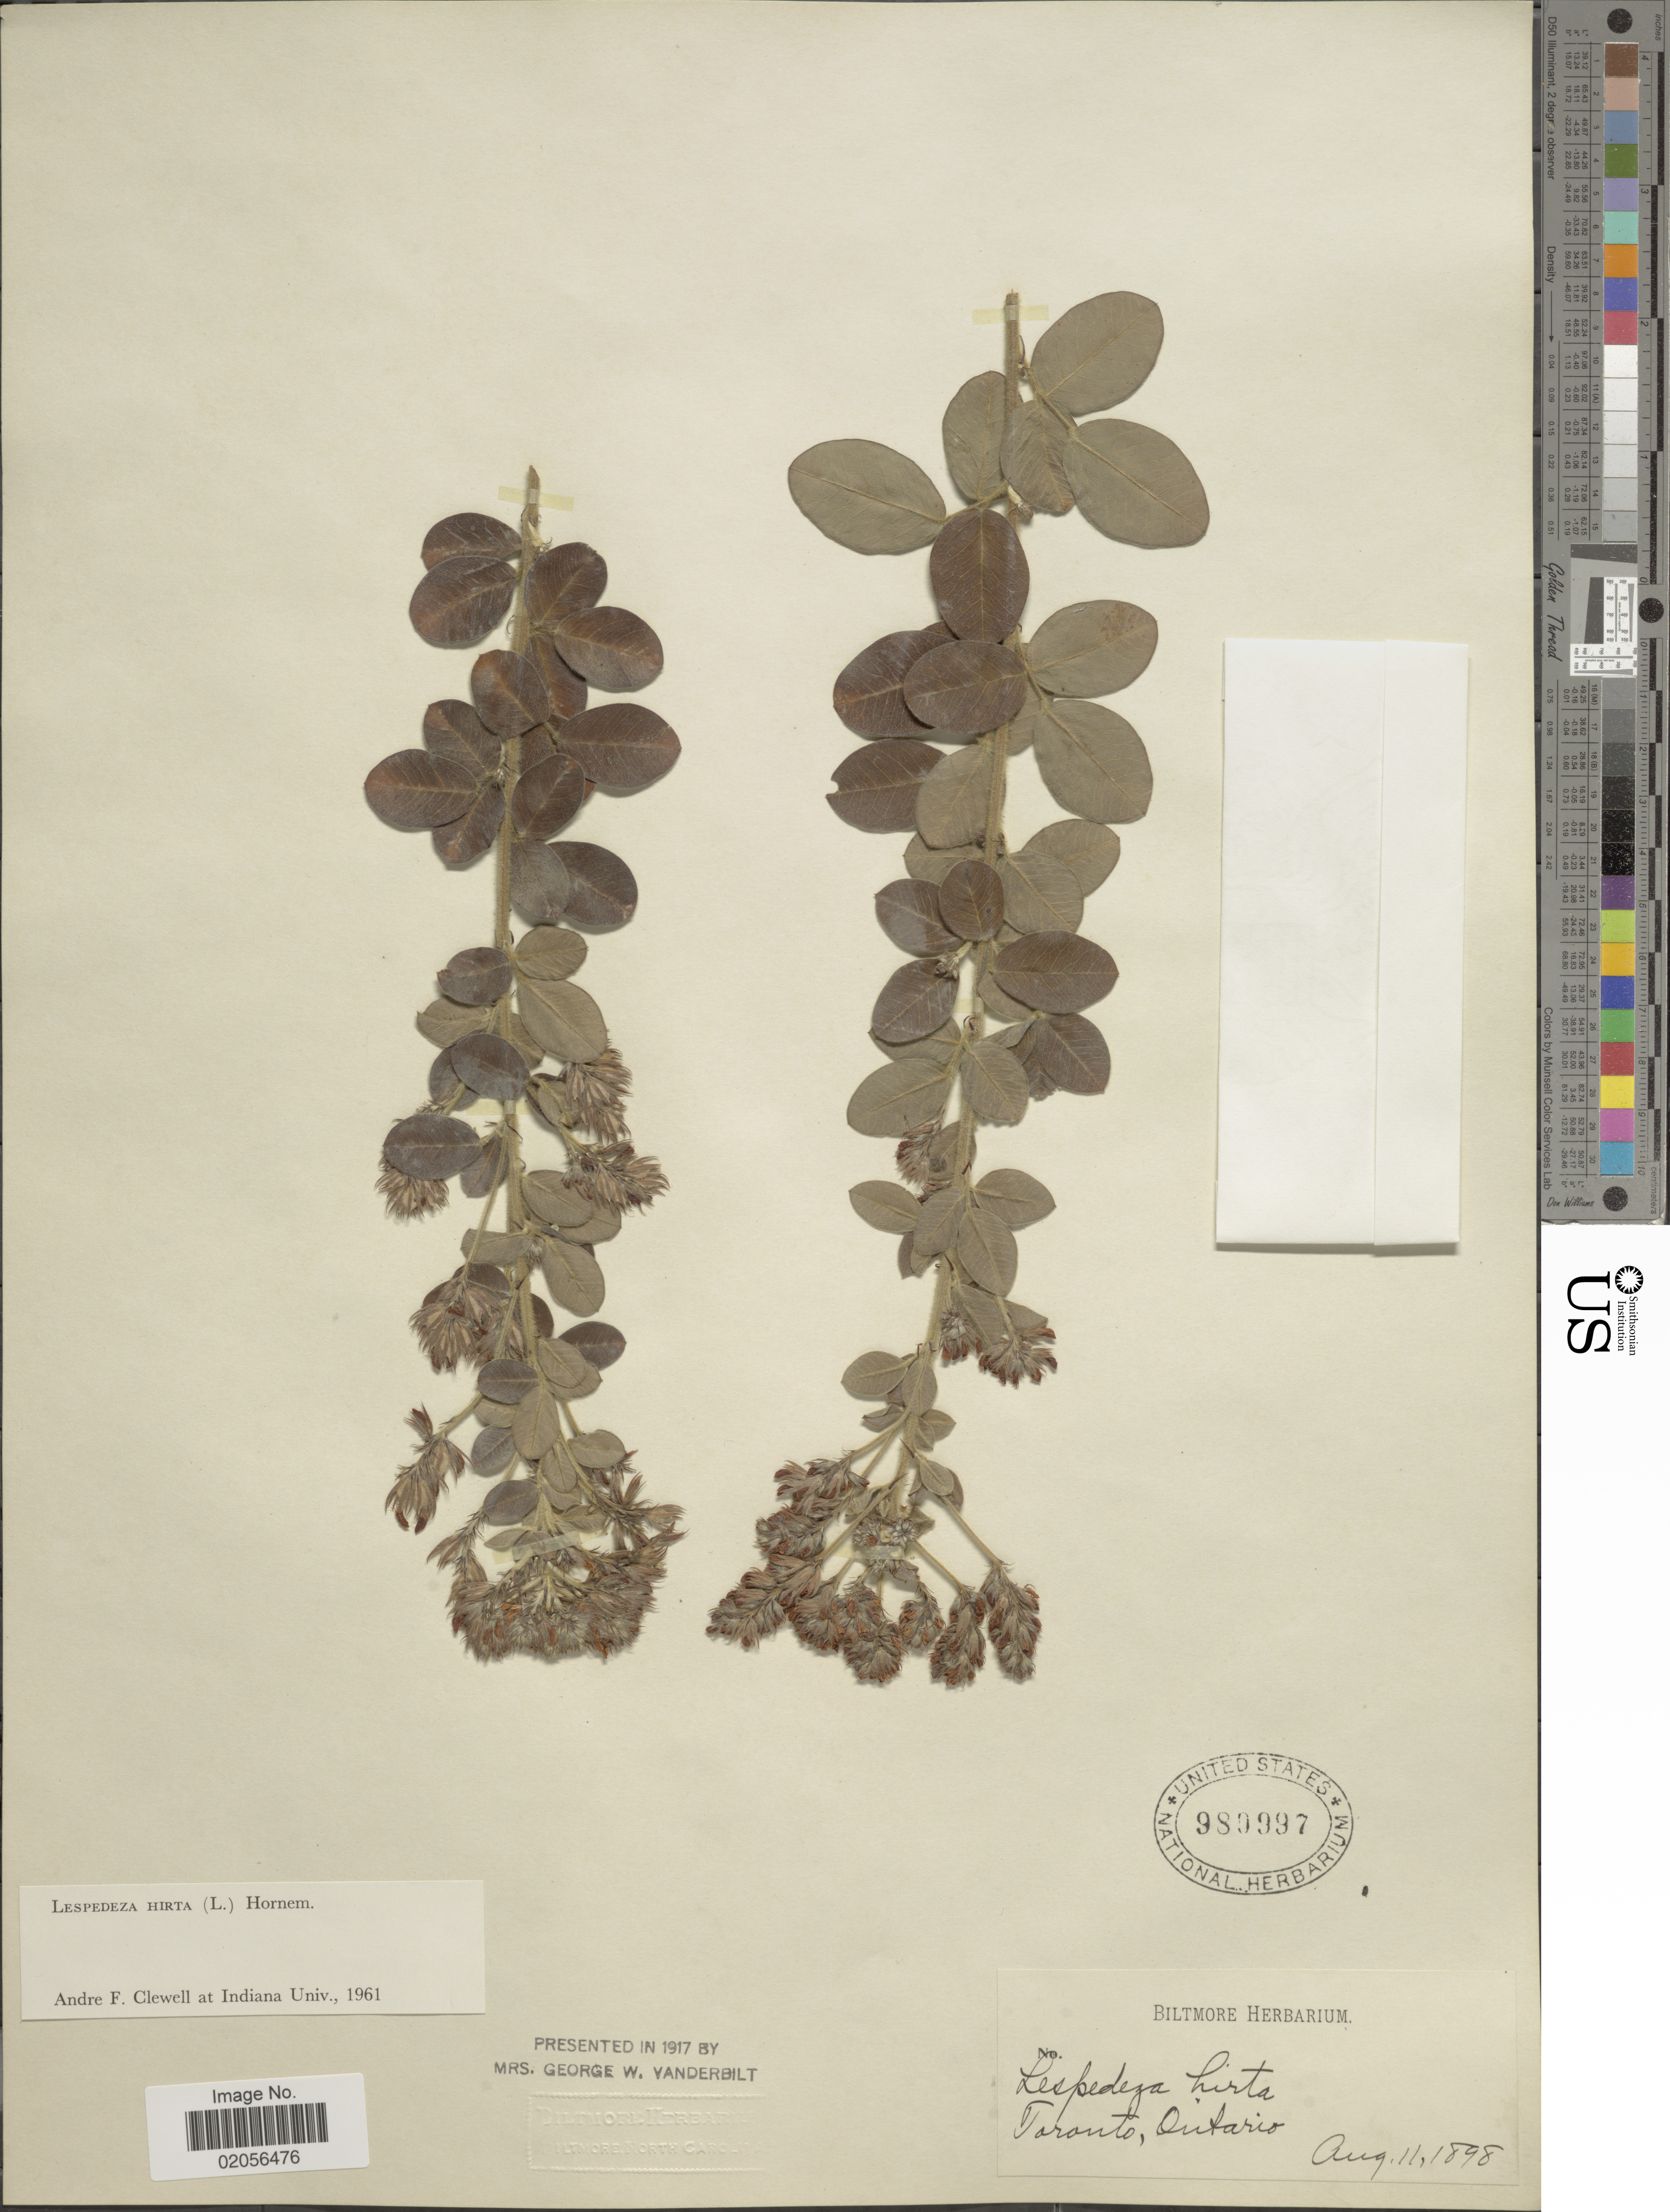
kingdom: Plantae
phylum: Tracheophyta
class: Magnoliopsida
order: Fabales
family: Fabaceae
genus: Lespedeza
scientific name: Lespedeza hirta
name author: (L.) Hornem.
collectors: ex herb. Biltmore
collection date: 1898-08-11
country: Canada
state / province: Ontario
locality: Toronto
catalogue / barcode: US 980997